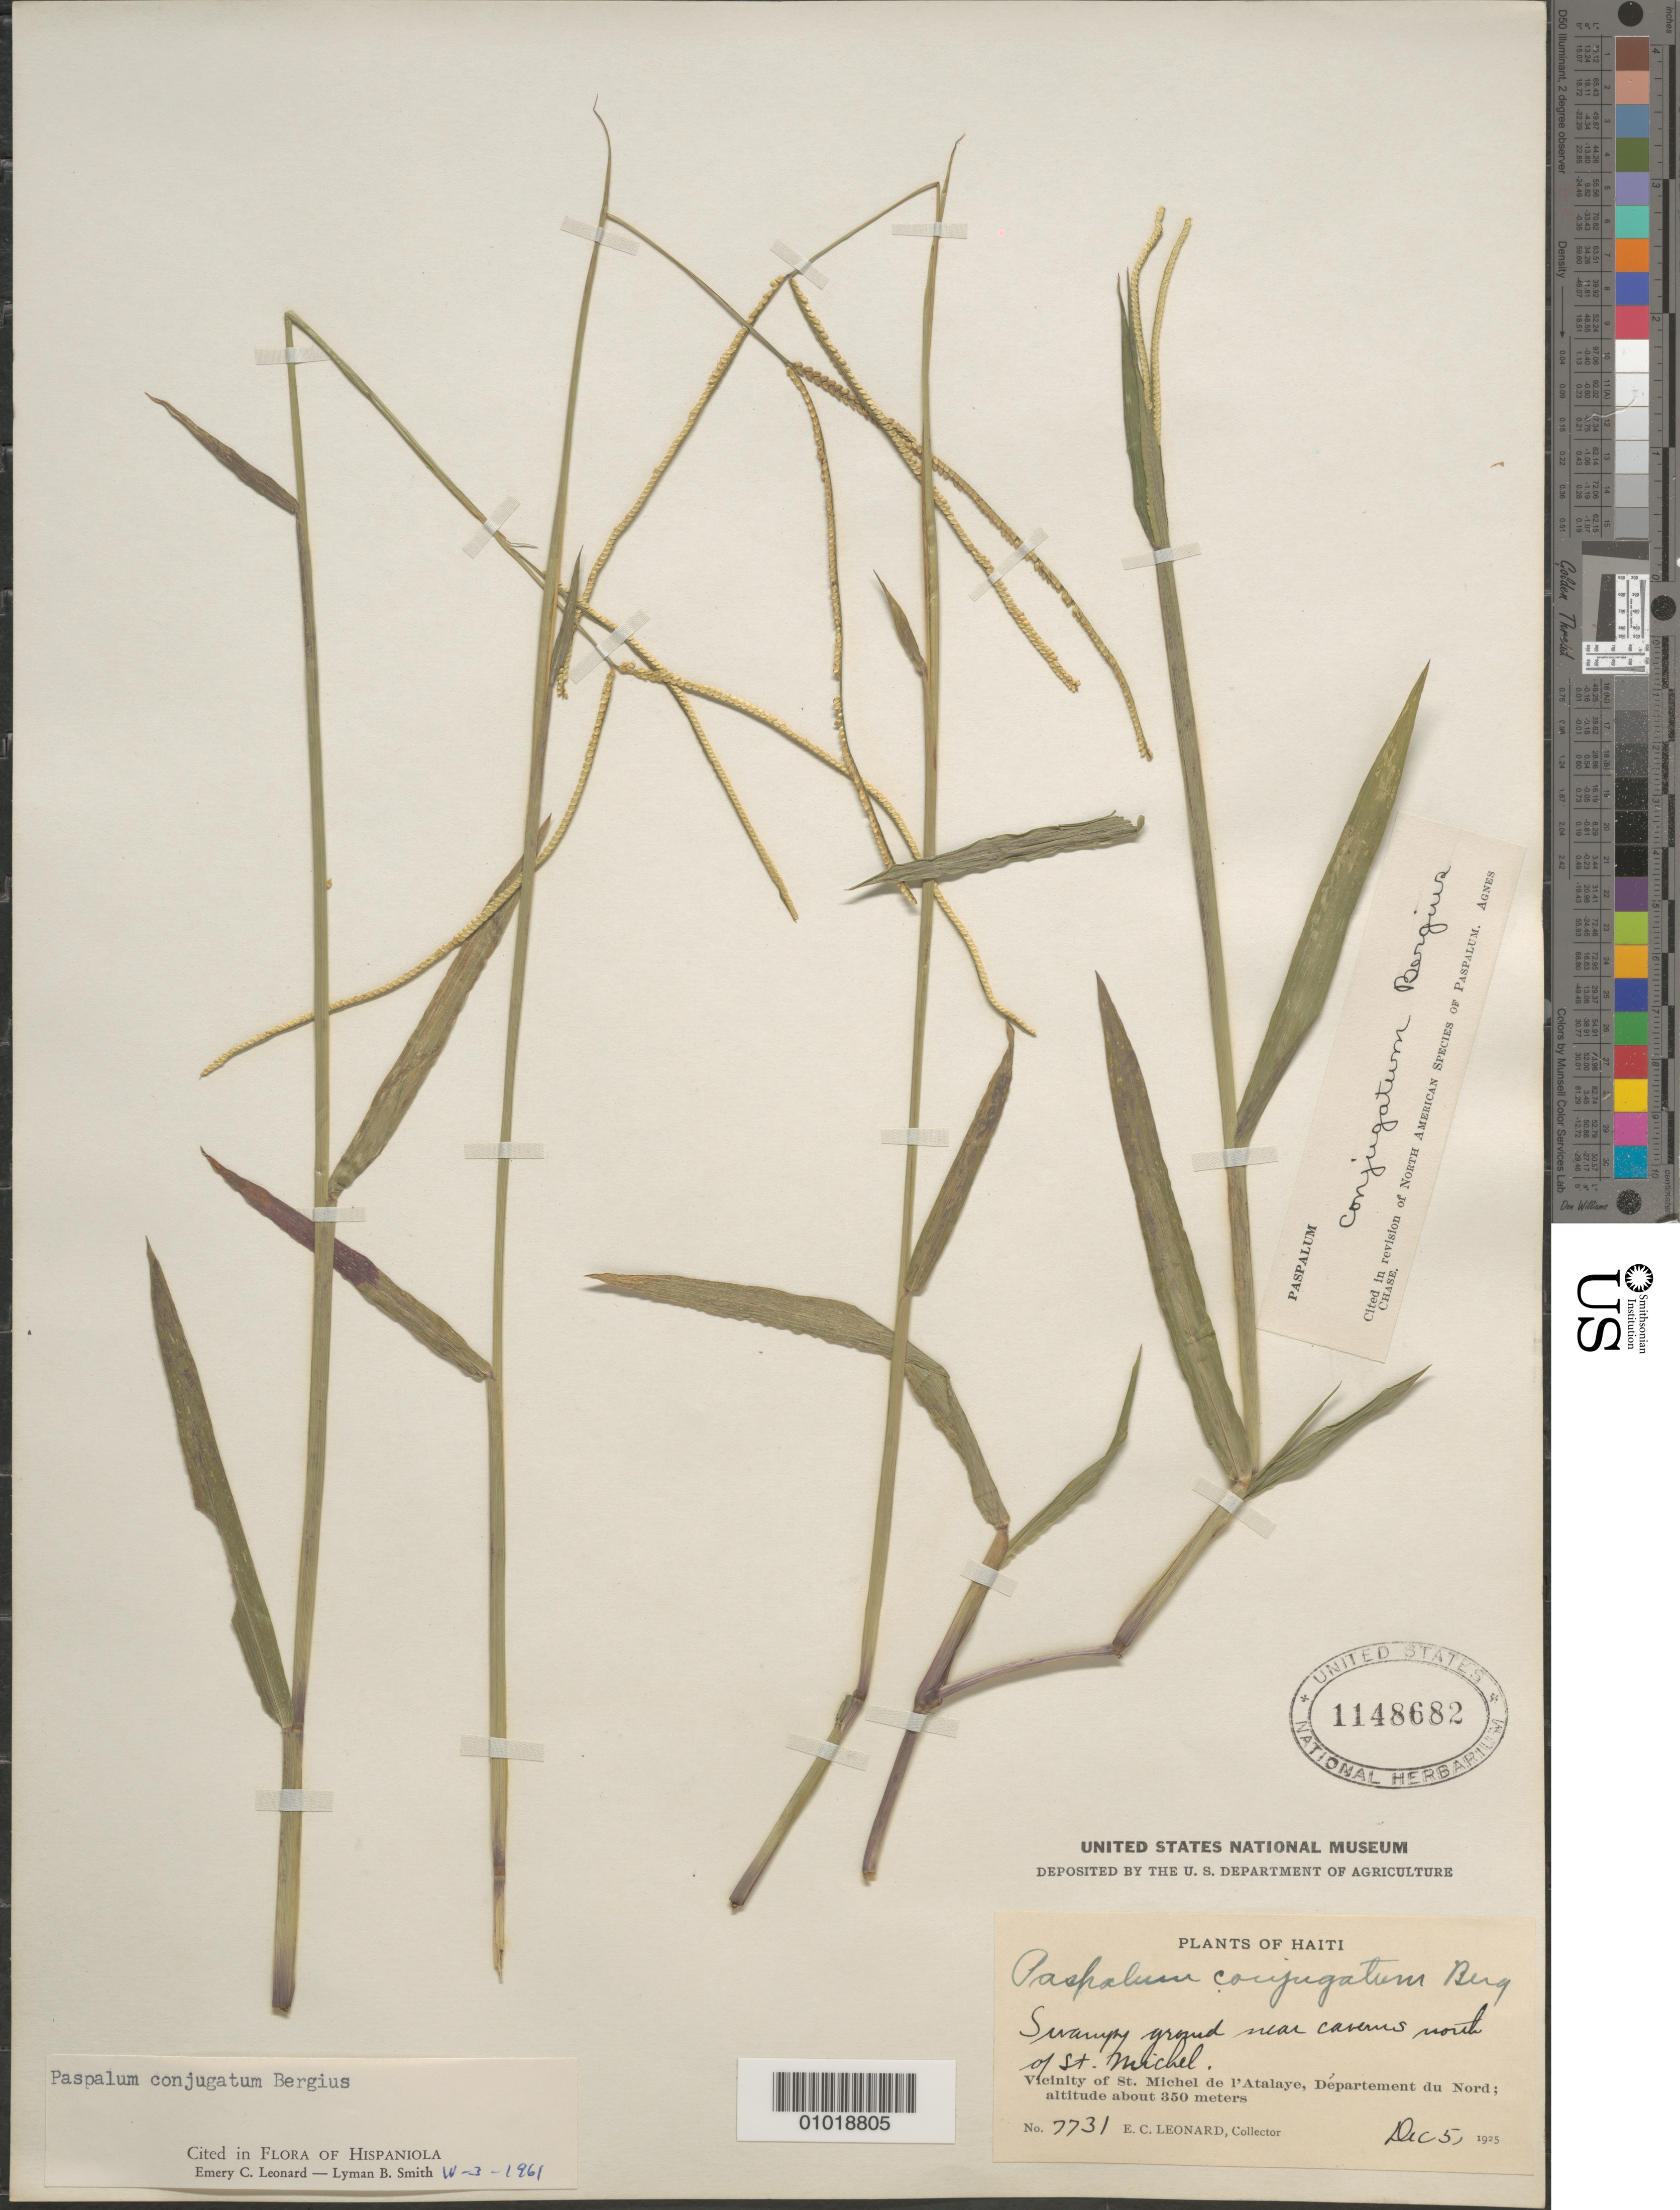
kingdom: Plantae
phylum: Tracheophyta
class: Liliopsida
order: Poales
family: Poaceae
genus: Paspalum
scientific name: Paspalum conjugatum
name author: P.J. Bergius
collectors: E. C. Leonard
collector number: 7731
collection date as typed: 05 Dec 1925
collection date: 1925-12-05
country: Haiti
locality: Vic. of St. Michel de l'Atalaye, Dept. du Nord, Swampy ground near caverns N of St. Michael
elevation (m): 350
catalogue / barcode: US 1148682